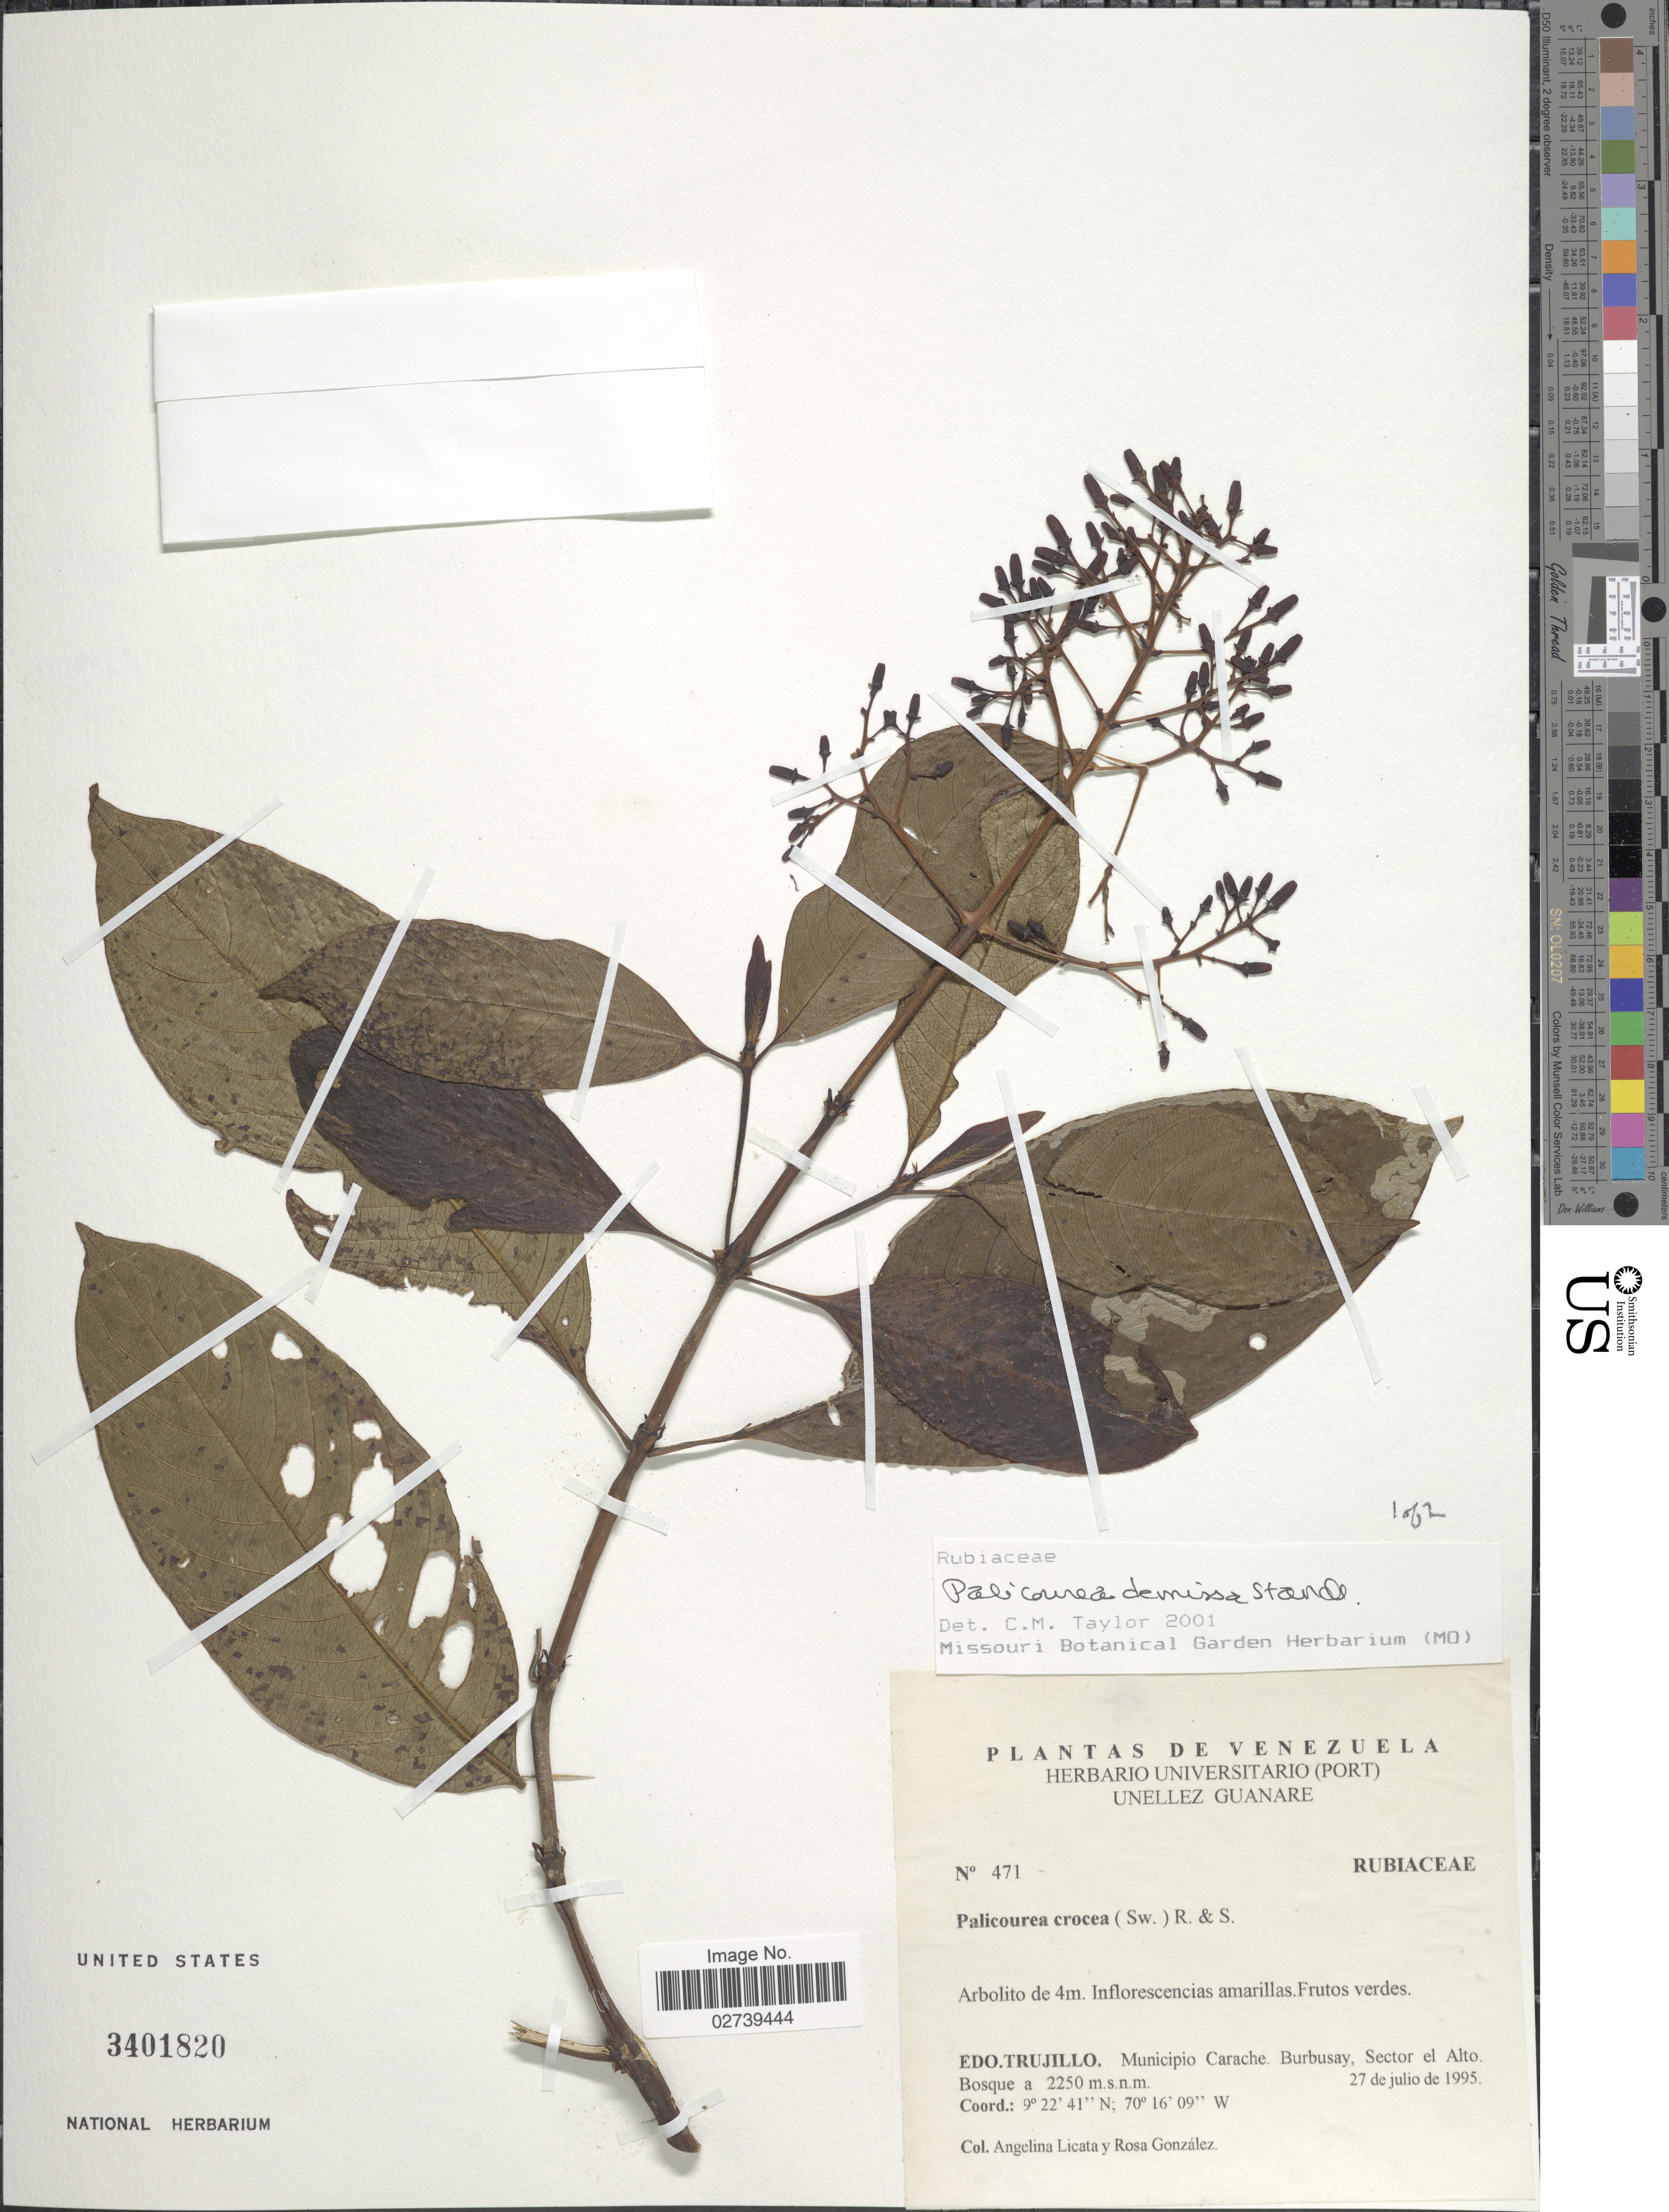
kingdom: Plantae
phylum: Tracheophyta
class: Magnoliopsida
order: Gentianales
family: Rubiaceae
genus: Palicourea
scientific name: Palicourea demissa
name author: Standl.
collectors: A. Licata & R. González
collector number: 471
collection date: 1995-07-27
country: Venezuela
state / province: Trujillo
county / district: Carache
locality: Burbusay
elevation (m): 2250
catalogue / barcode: US 3401820